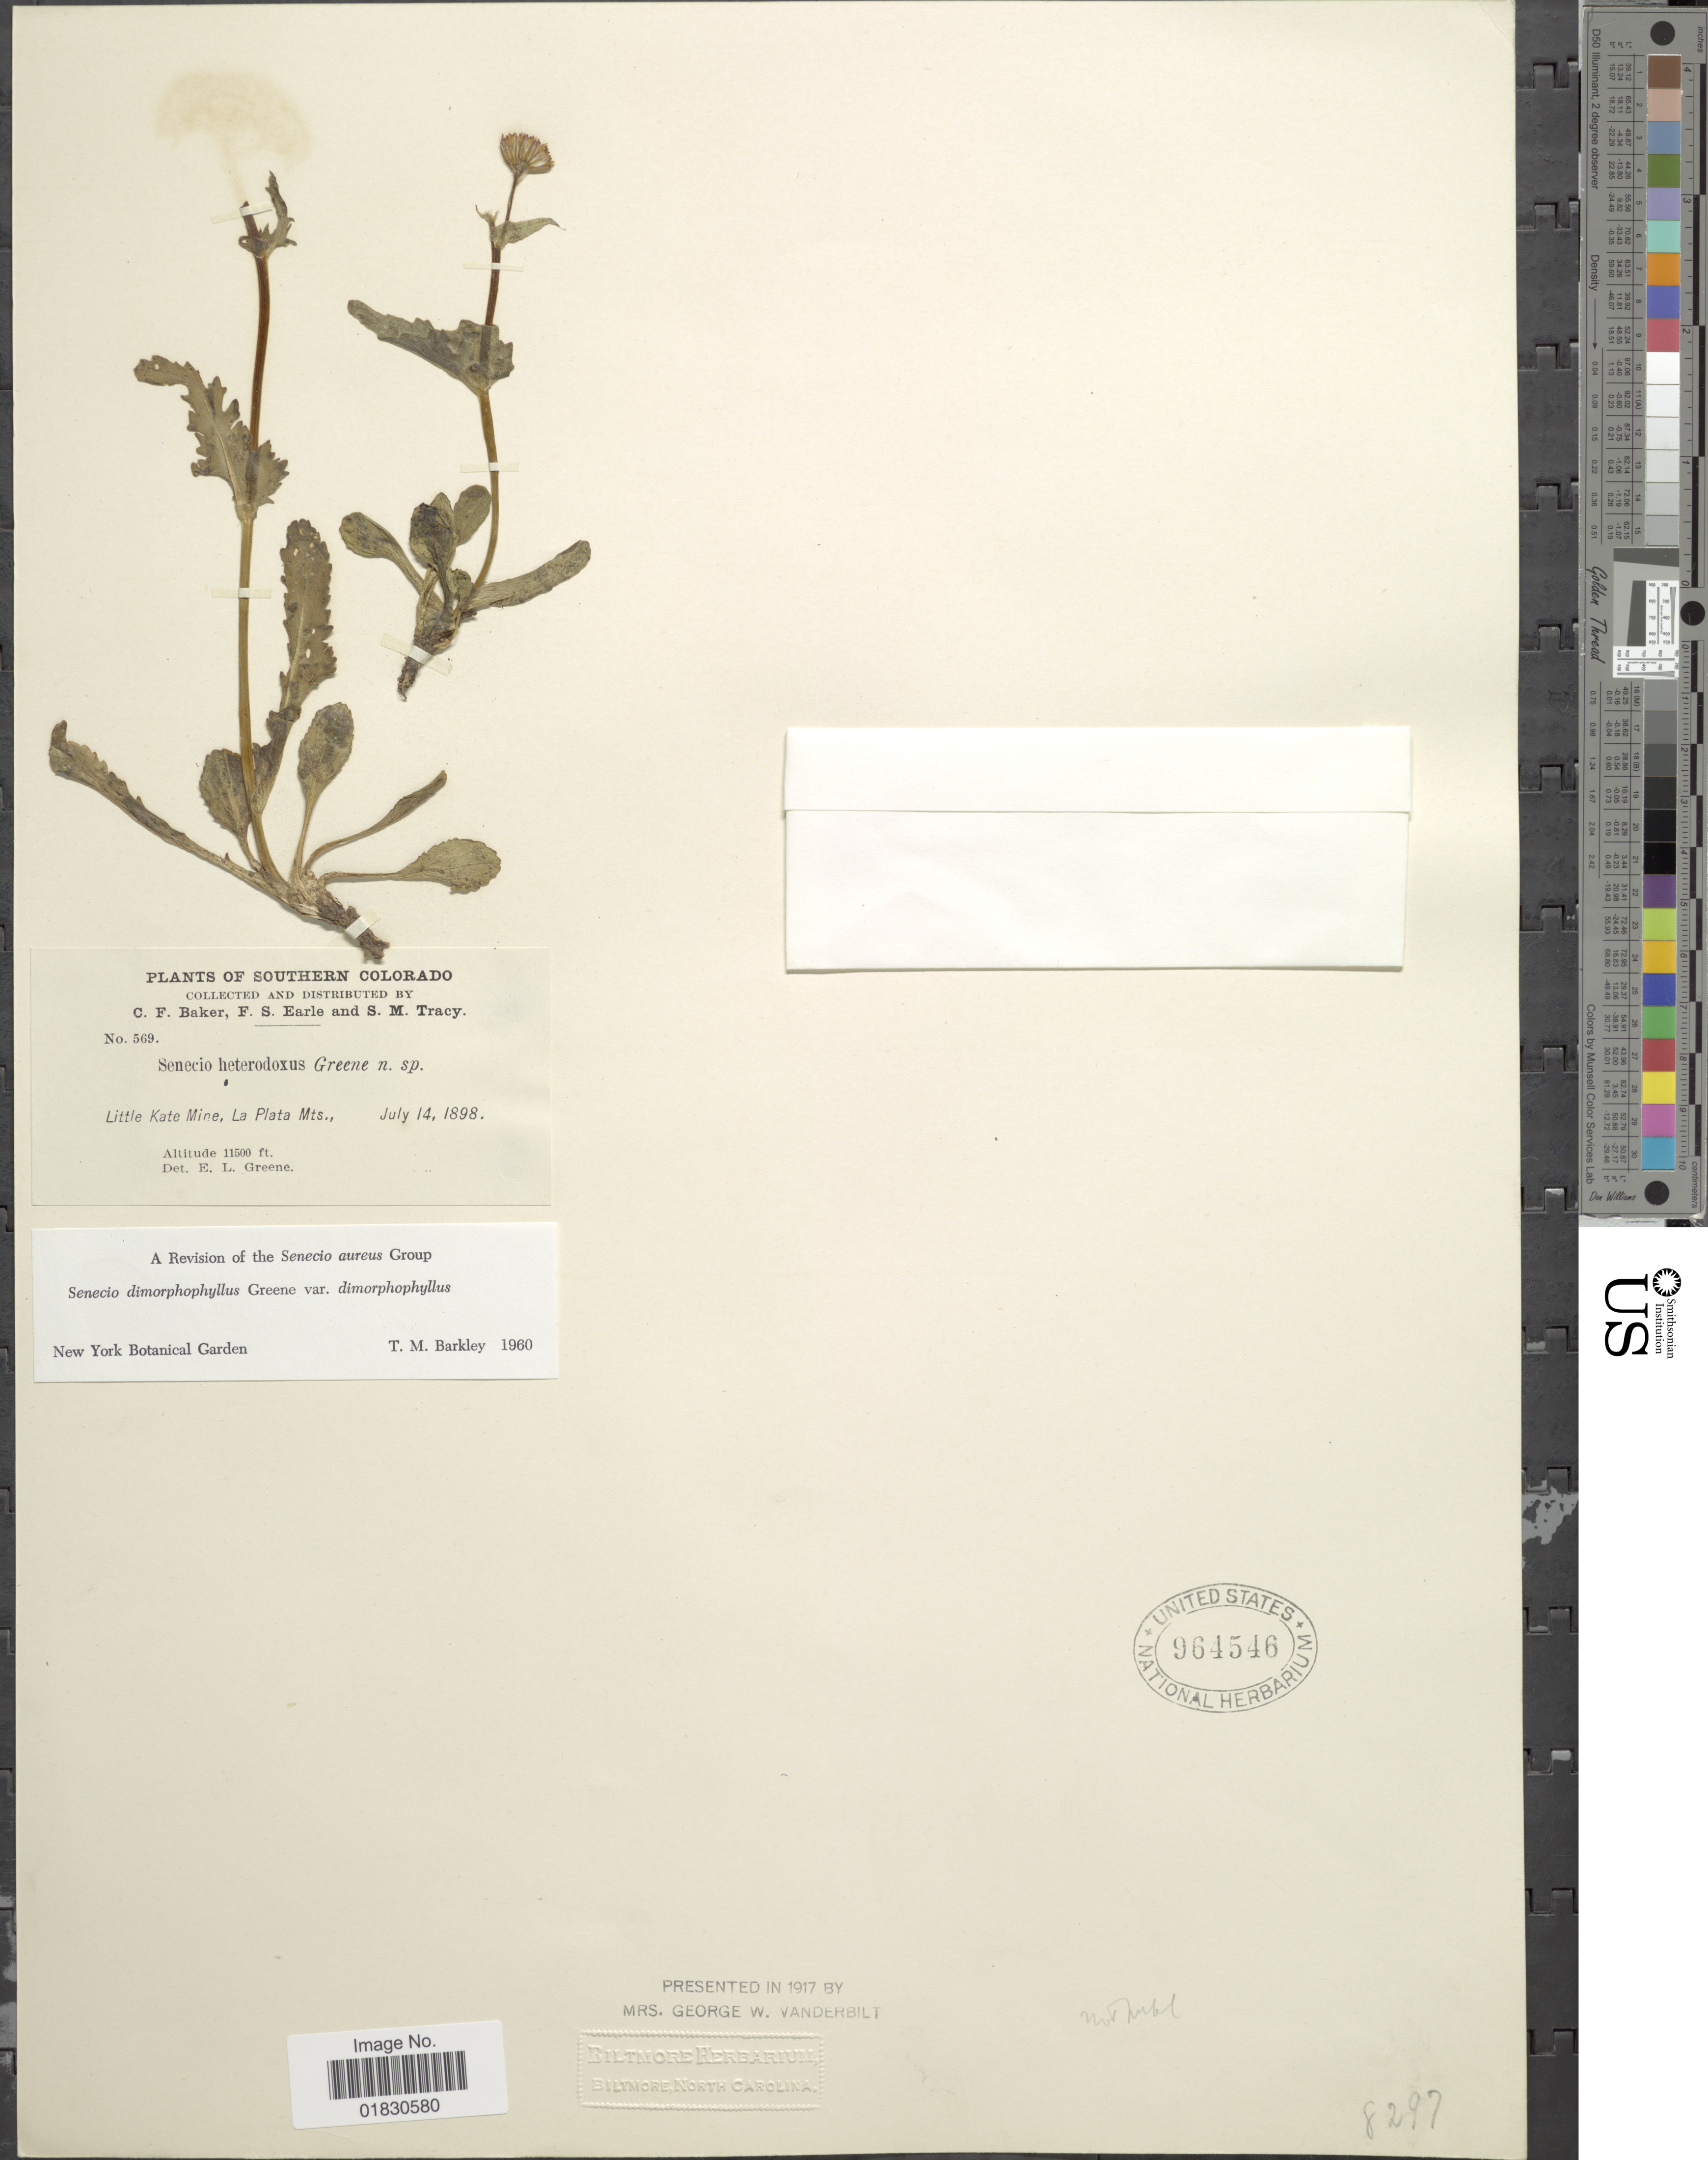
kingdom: Plantae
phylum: Tracheophyta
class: Magnoliopsida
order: Asterales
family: Asteraceae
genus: Packera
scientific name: Packera dimorphophylla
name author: (Greene) W.A. Weber & Á. Löve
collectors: C. F. Baker, F. S. Earle & S. M. Tracy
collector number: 569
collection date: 1898-07-14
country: United States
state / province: Colorado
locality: Southern Colorado, Little Kate Mine, La Plata Mts.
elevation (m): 186385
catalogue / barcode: US 964546